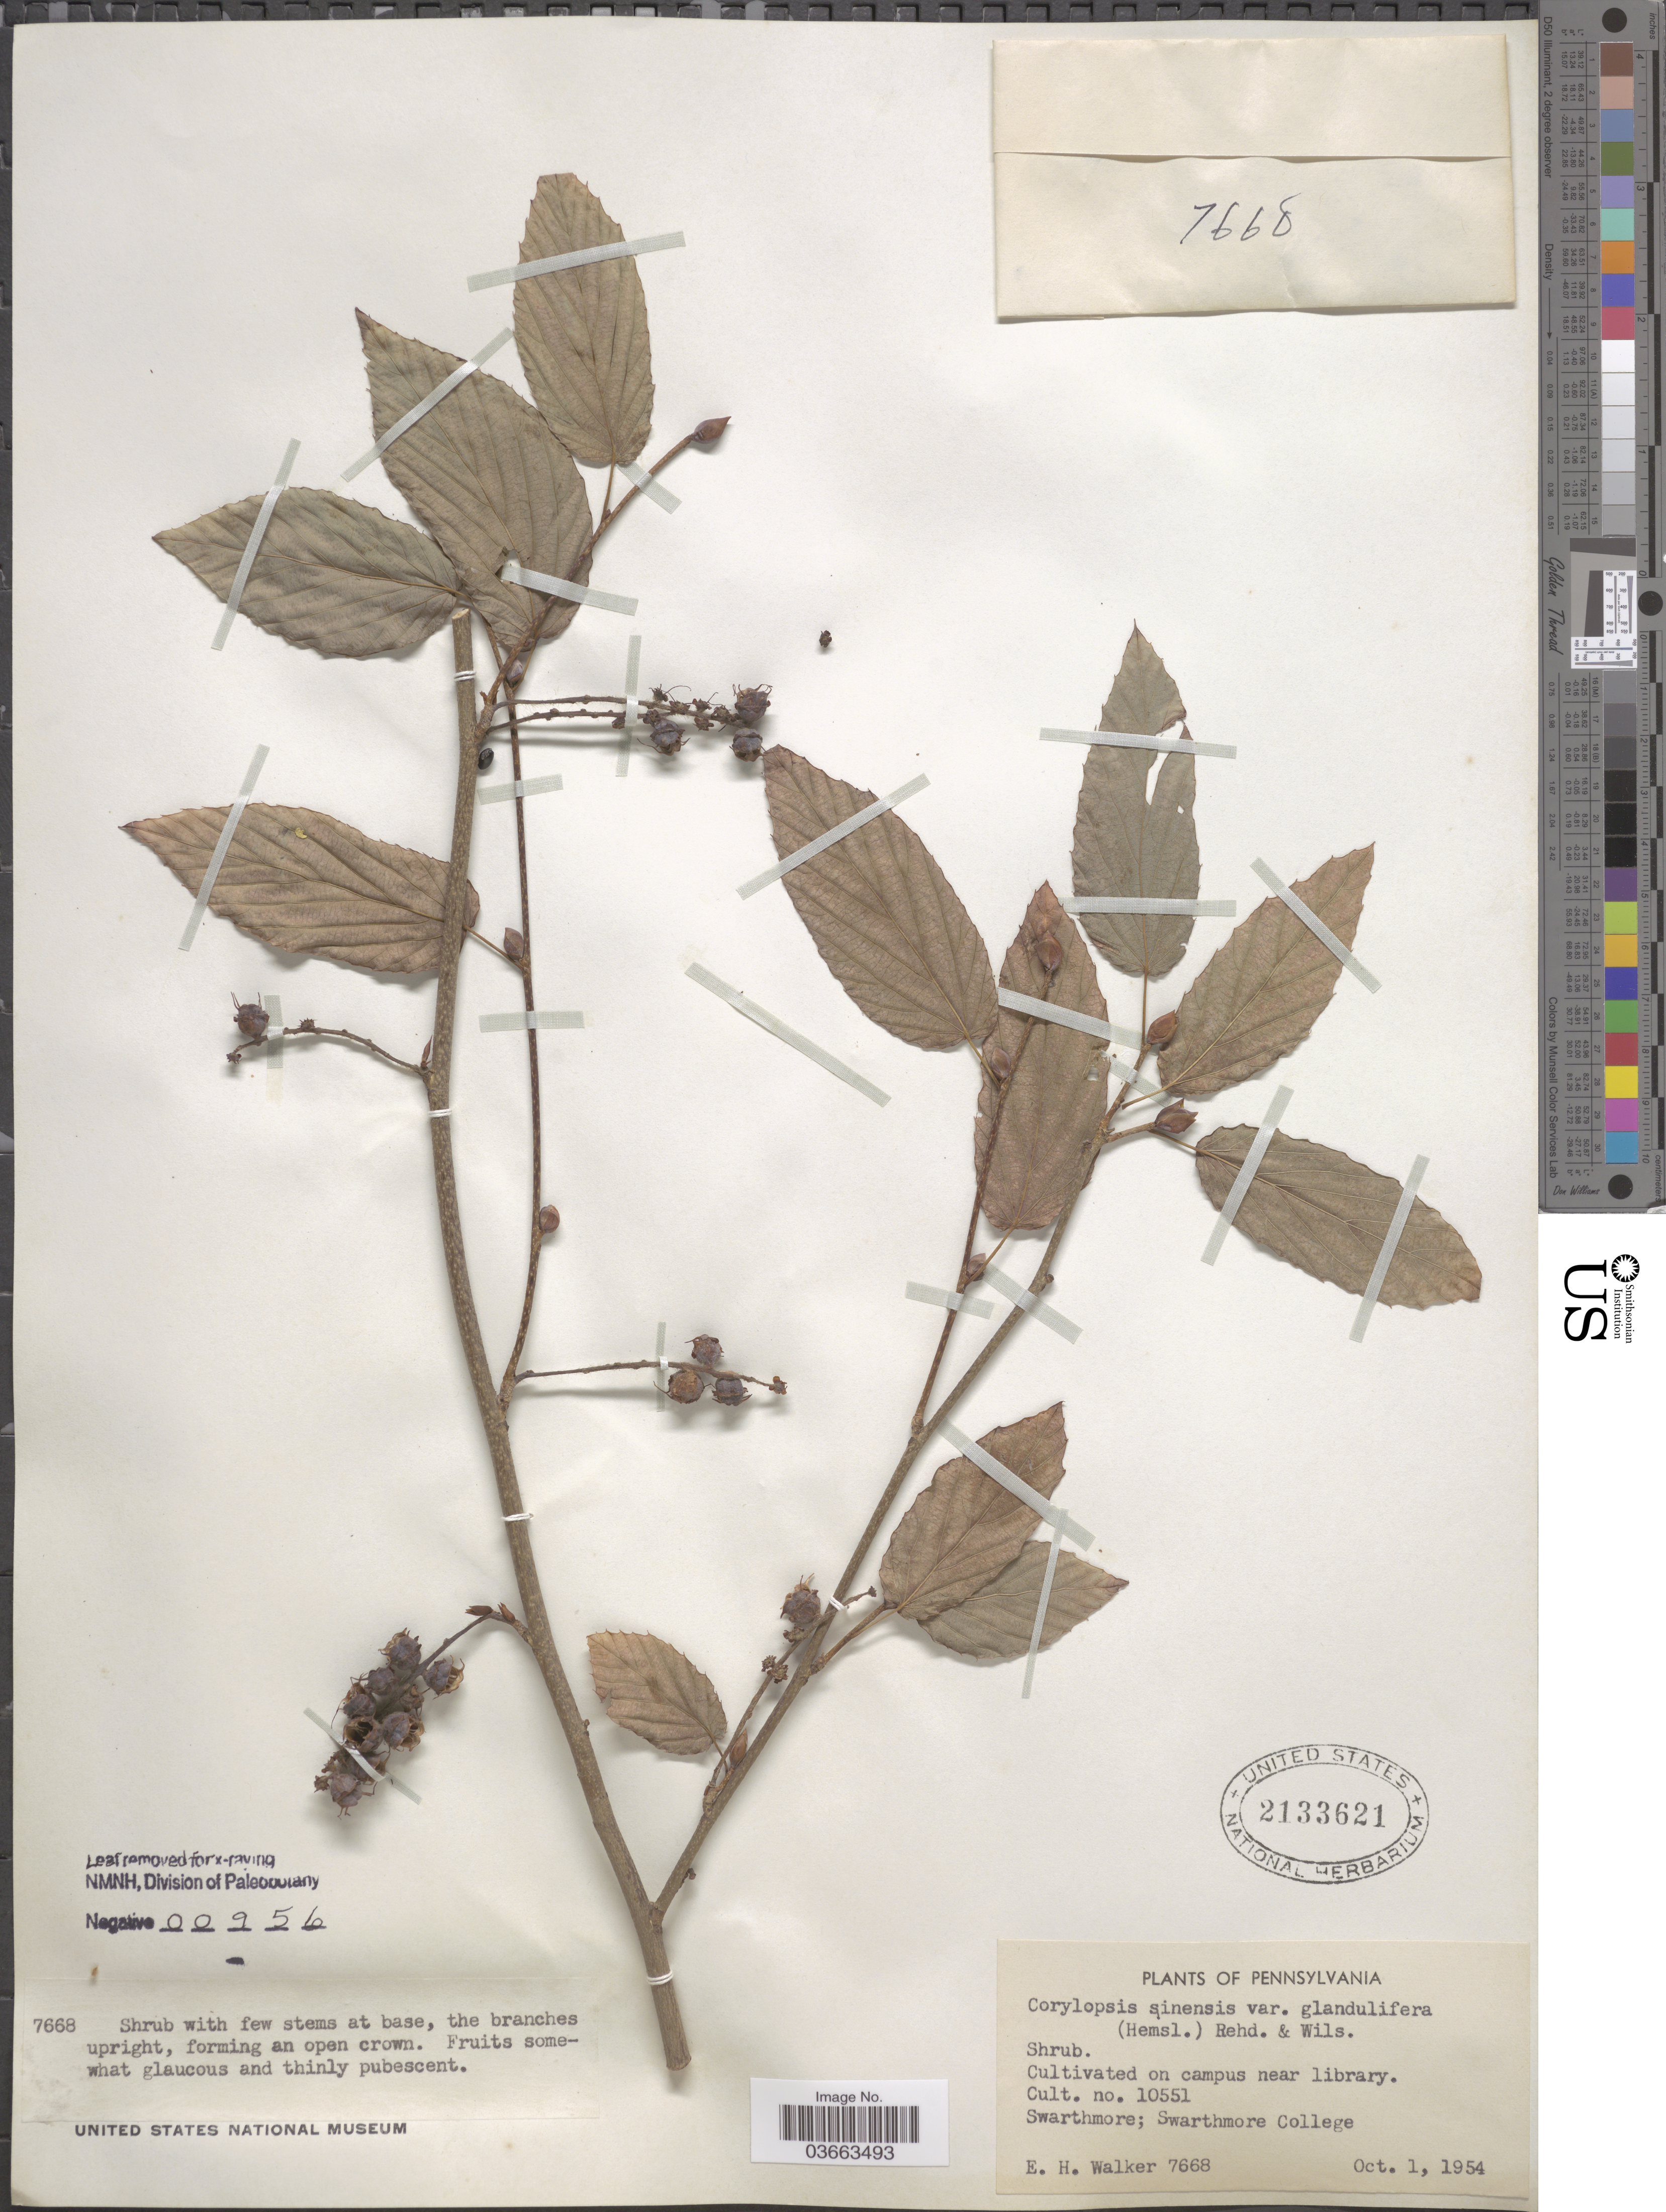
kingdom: Plantae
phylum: Tracheophyta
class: Magnoliopsida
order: Saxifragales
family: Hamamelidaceae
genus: Corylopsis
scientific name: Corylopsis sinensis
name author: Hemsl.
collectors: E. H. Walker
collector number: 7668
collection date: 1954-10-01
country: United States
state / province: Pennsylvania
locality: Campus near library. Swathmore; Swarthmore College.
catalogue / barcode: US 2133621